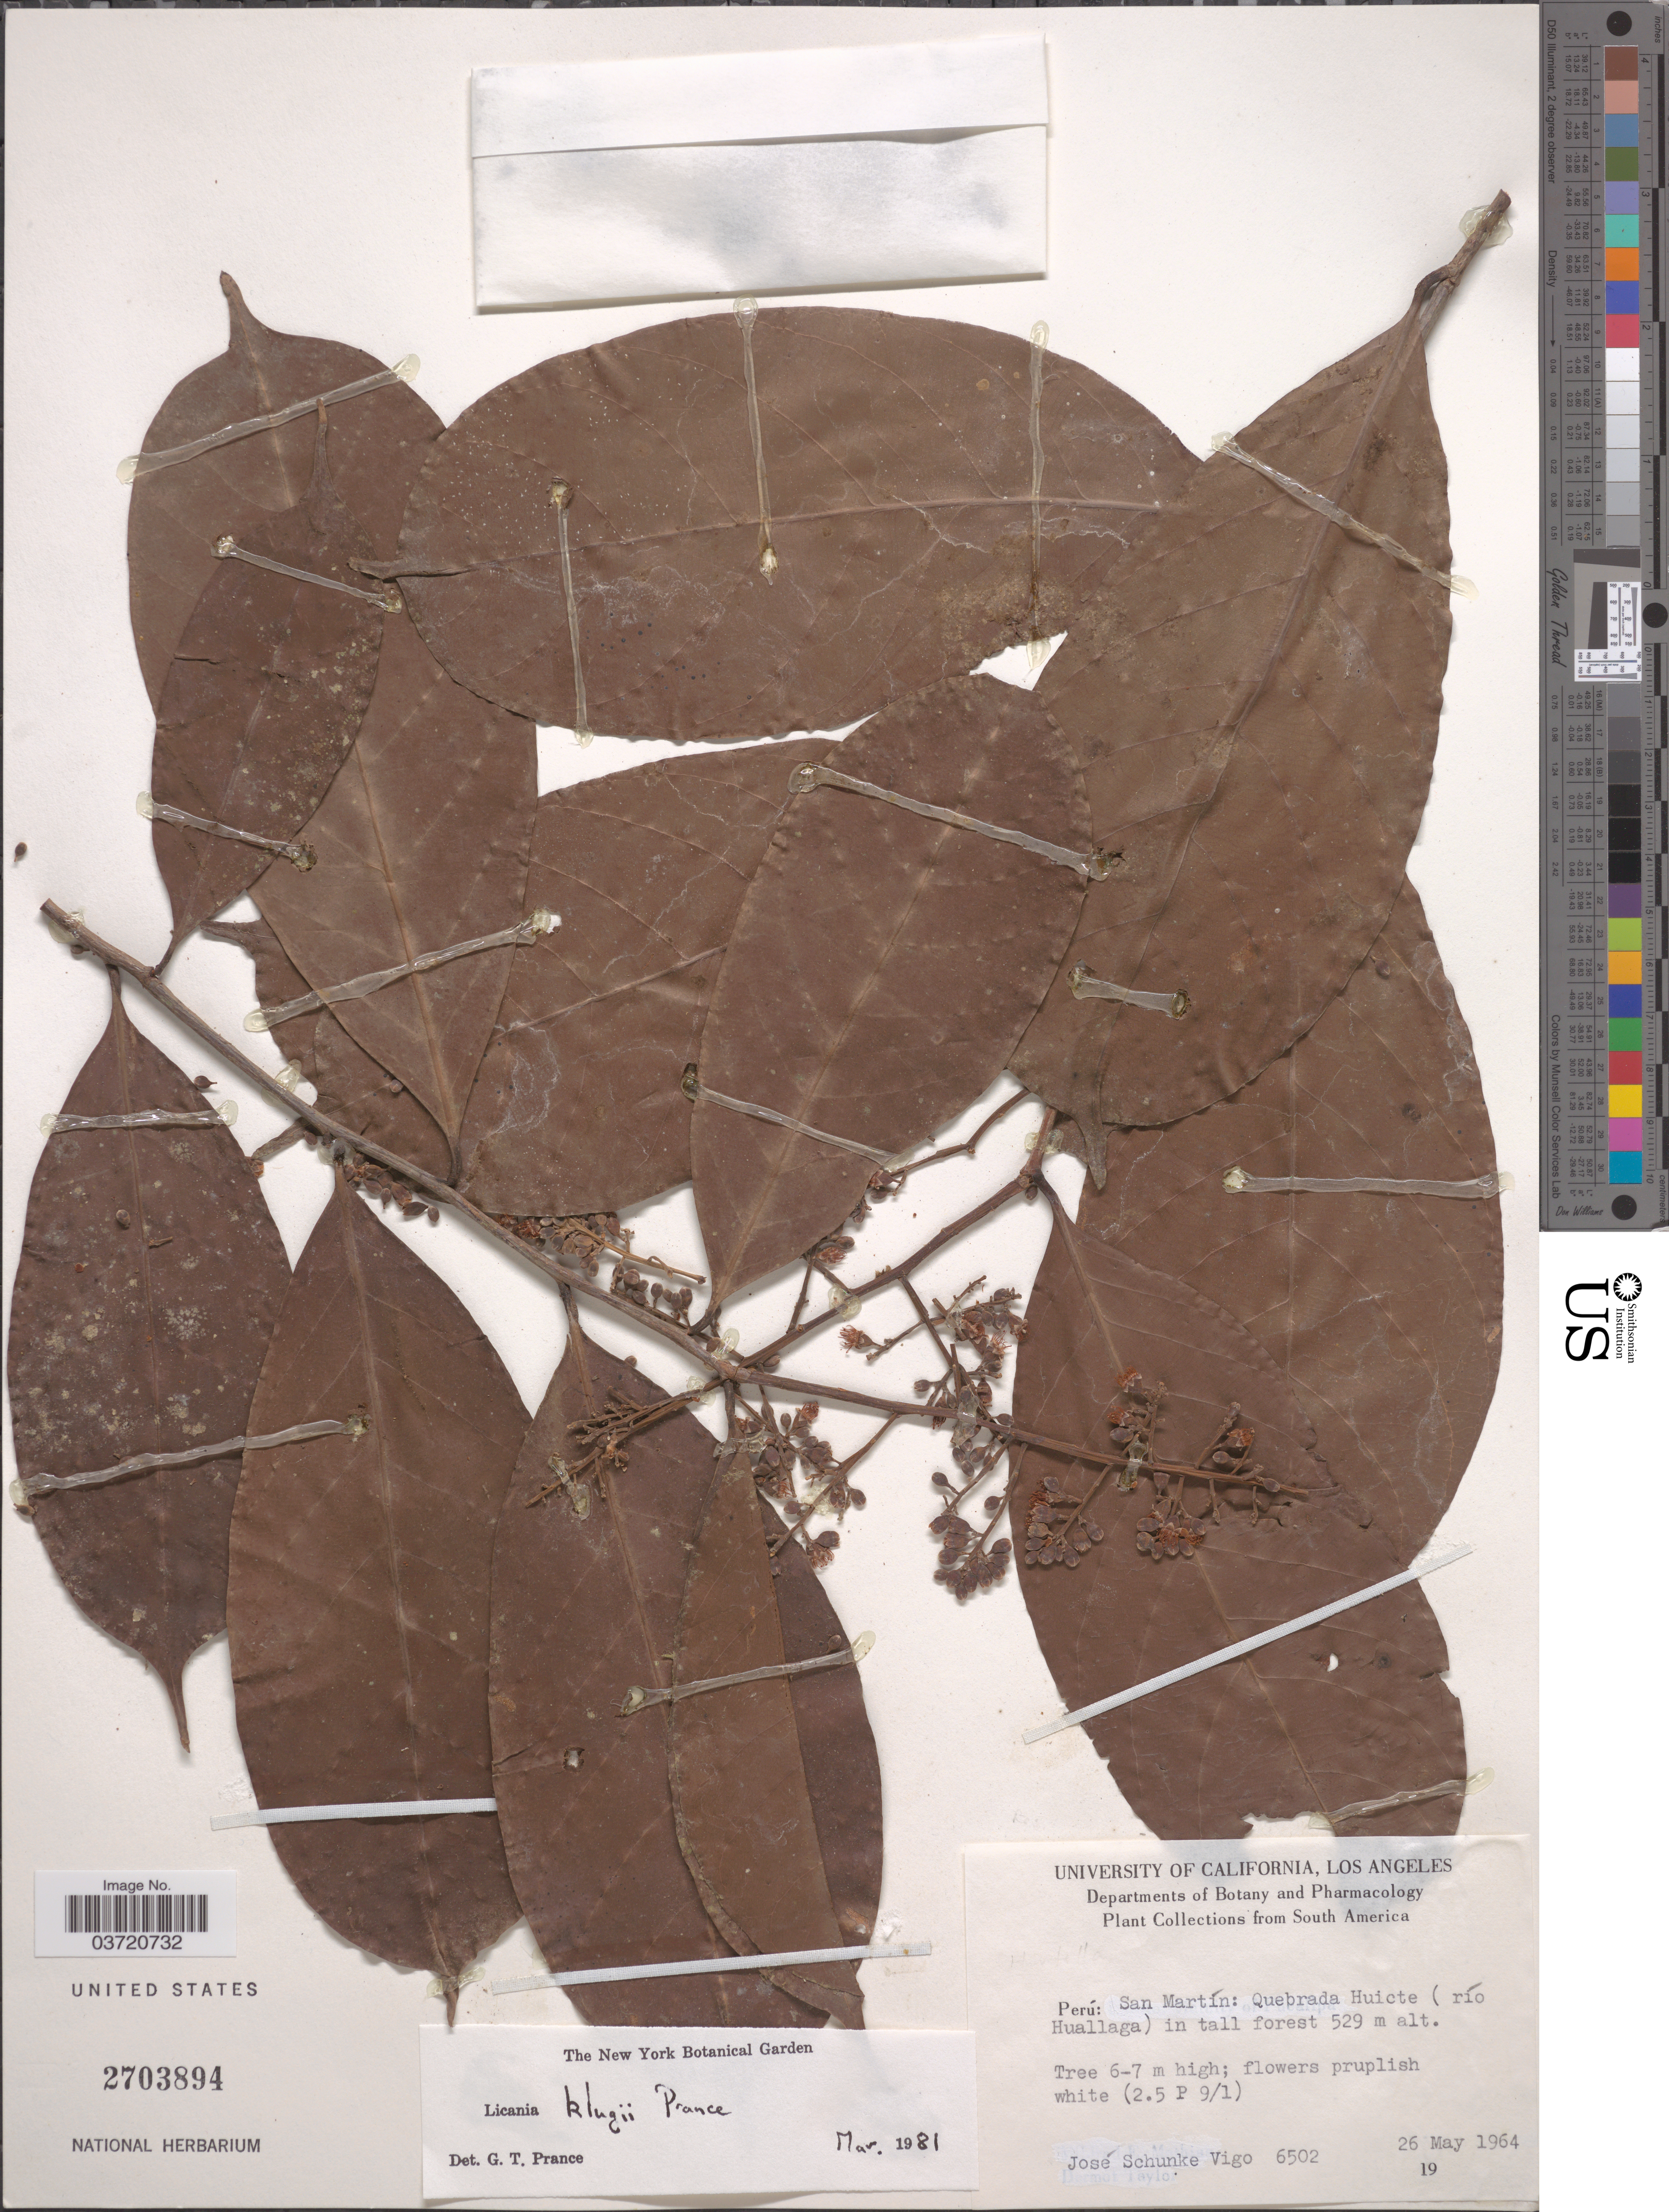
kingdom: Plantae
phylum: Tracheophyta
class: Magnoliopsida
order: Malpighiales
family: Chrysobalanaceae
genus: Moquilea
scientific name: Moquilea klugii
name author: (Prance) Sothers & Prance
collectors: J. Schunke Vigo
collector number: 6502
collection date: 1964-05-26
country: Peru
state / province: San Martín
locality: Quebrada huicte (río Huallaga).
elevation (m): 529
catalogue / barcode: US 2703894